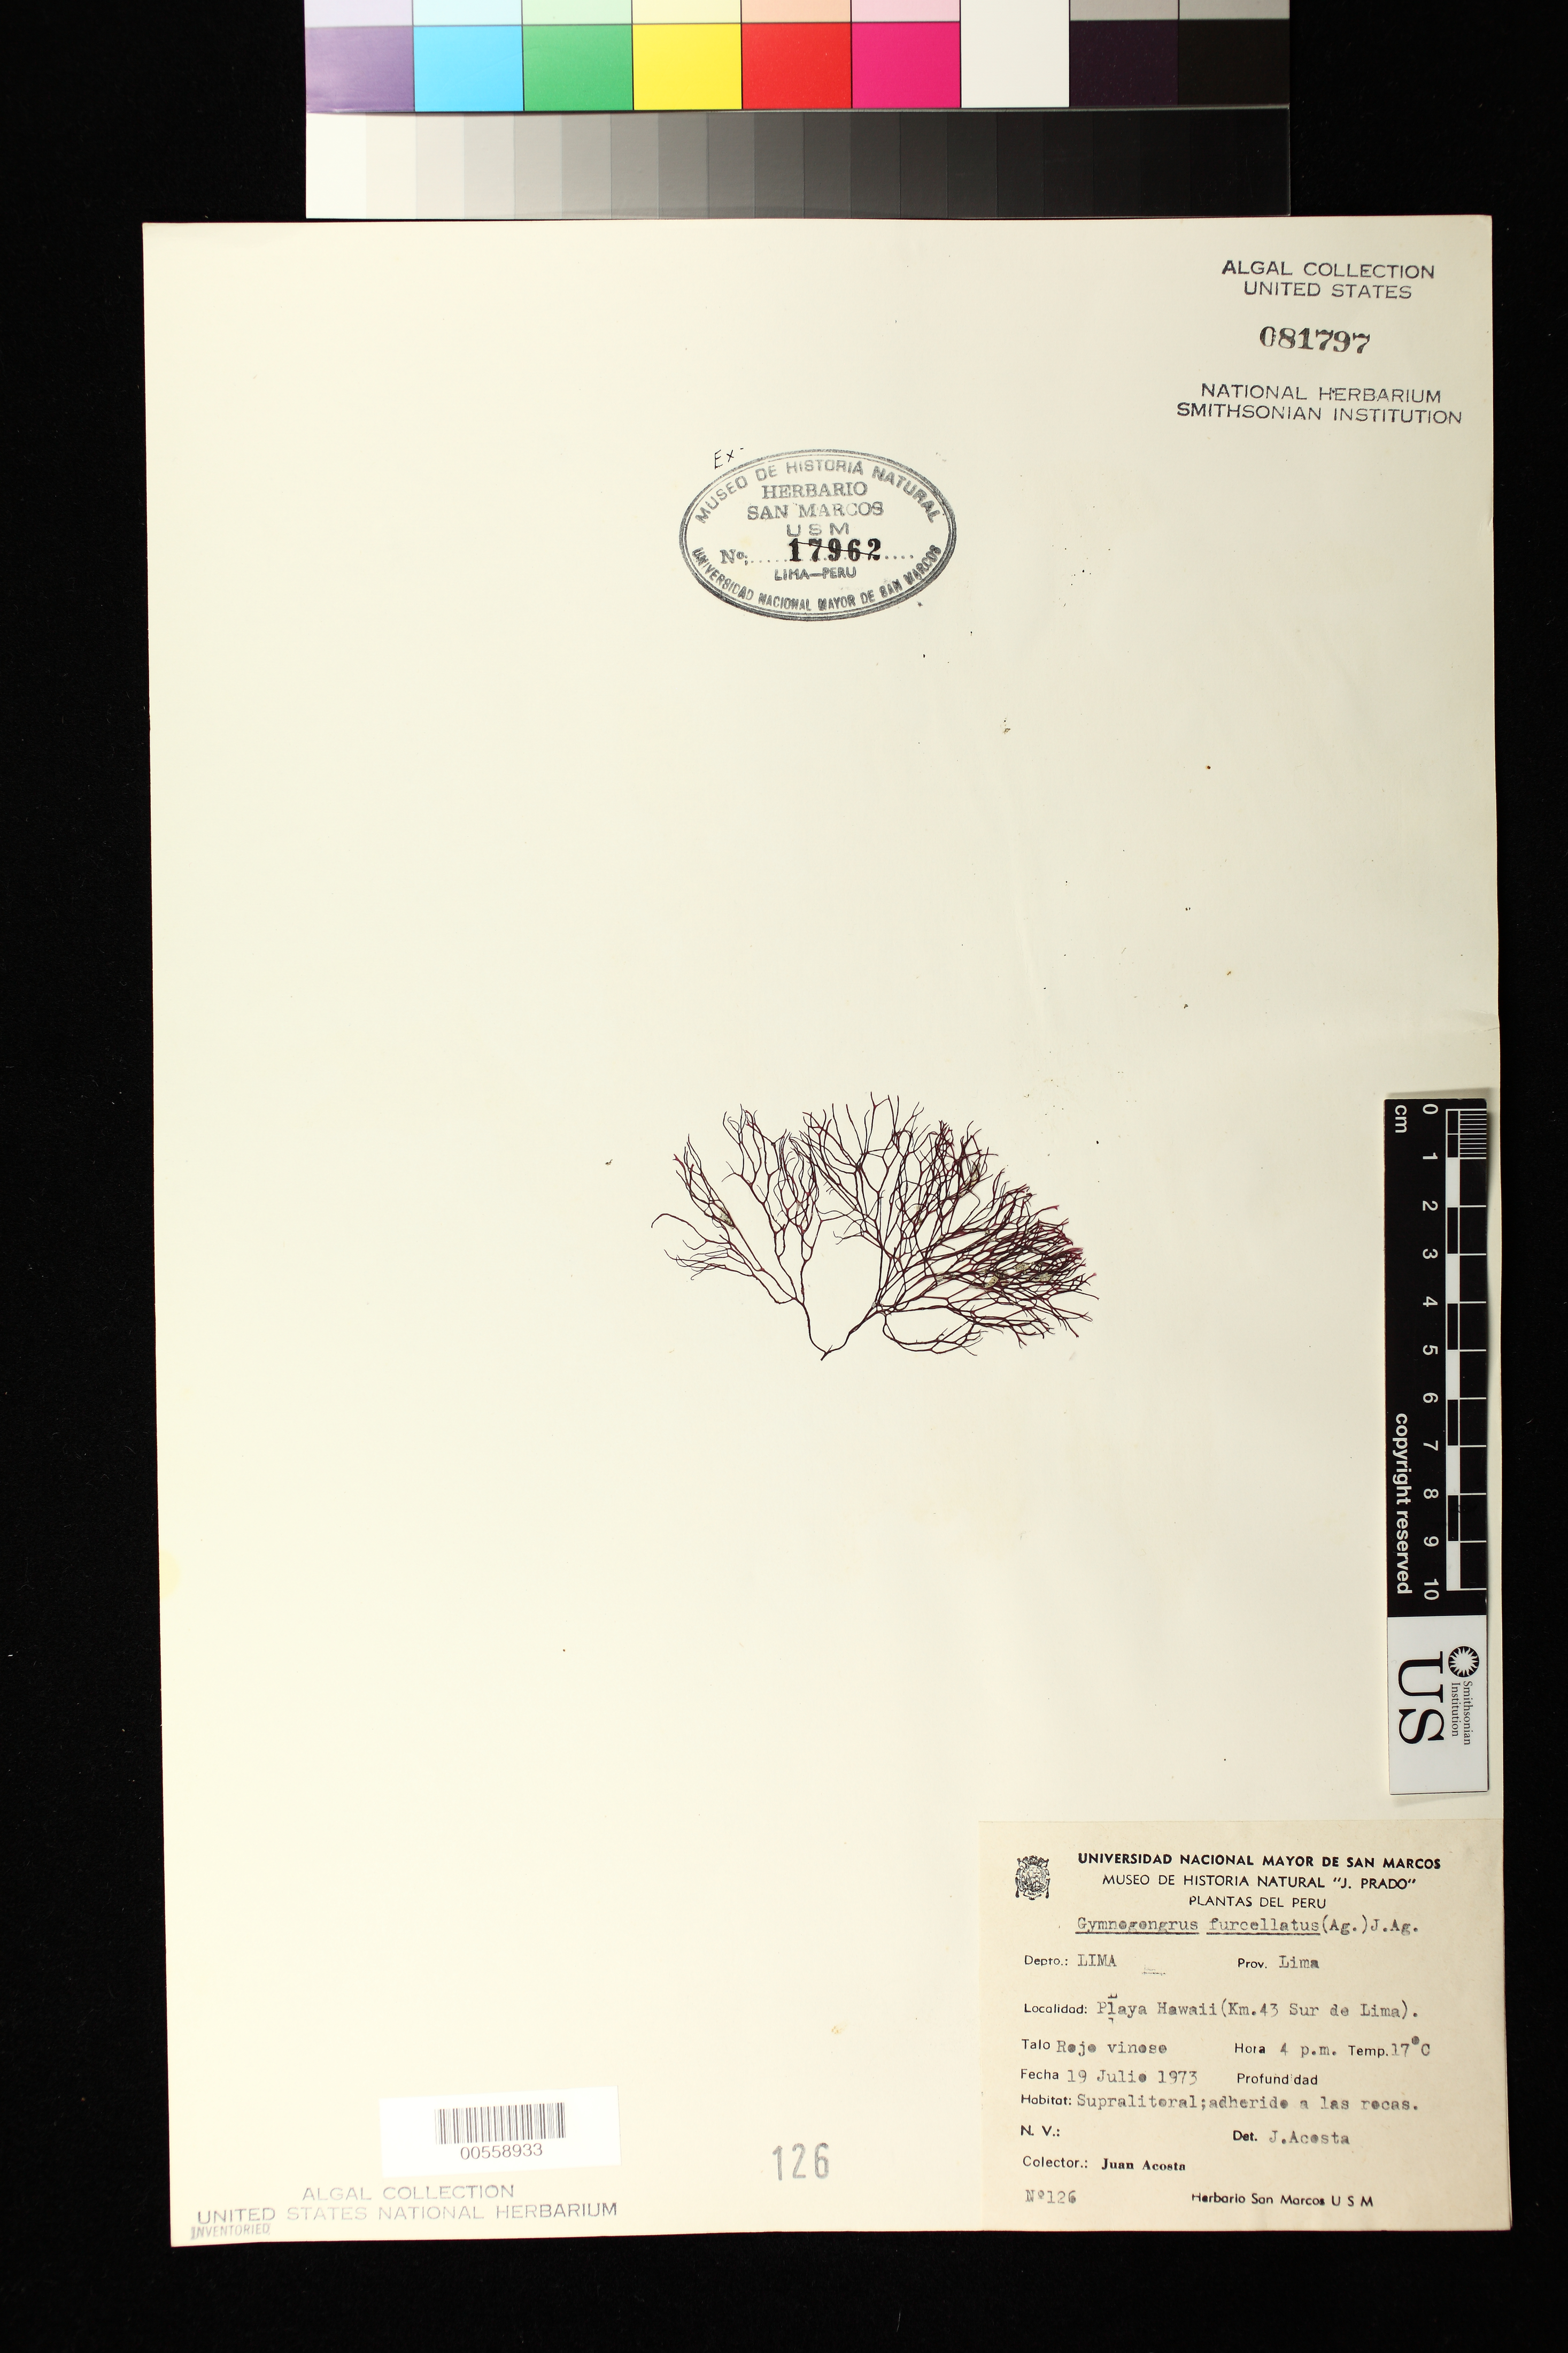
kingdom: Plantae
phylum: Rhodophyta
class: Florideophyceae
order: Gigartinales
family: Phyllophoraceae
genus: Gymnogongrus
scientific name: Gymnogongrus furcellatus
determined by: Acosta, J.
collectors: J. Acosta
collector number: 126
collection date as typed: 19 Jul 1973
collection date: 1973-07-19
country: Peru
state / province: Lima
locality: Playa hawaii, km 43 south of lima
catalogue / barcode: US 81797